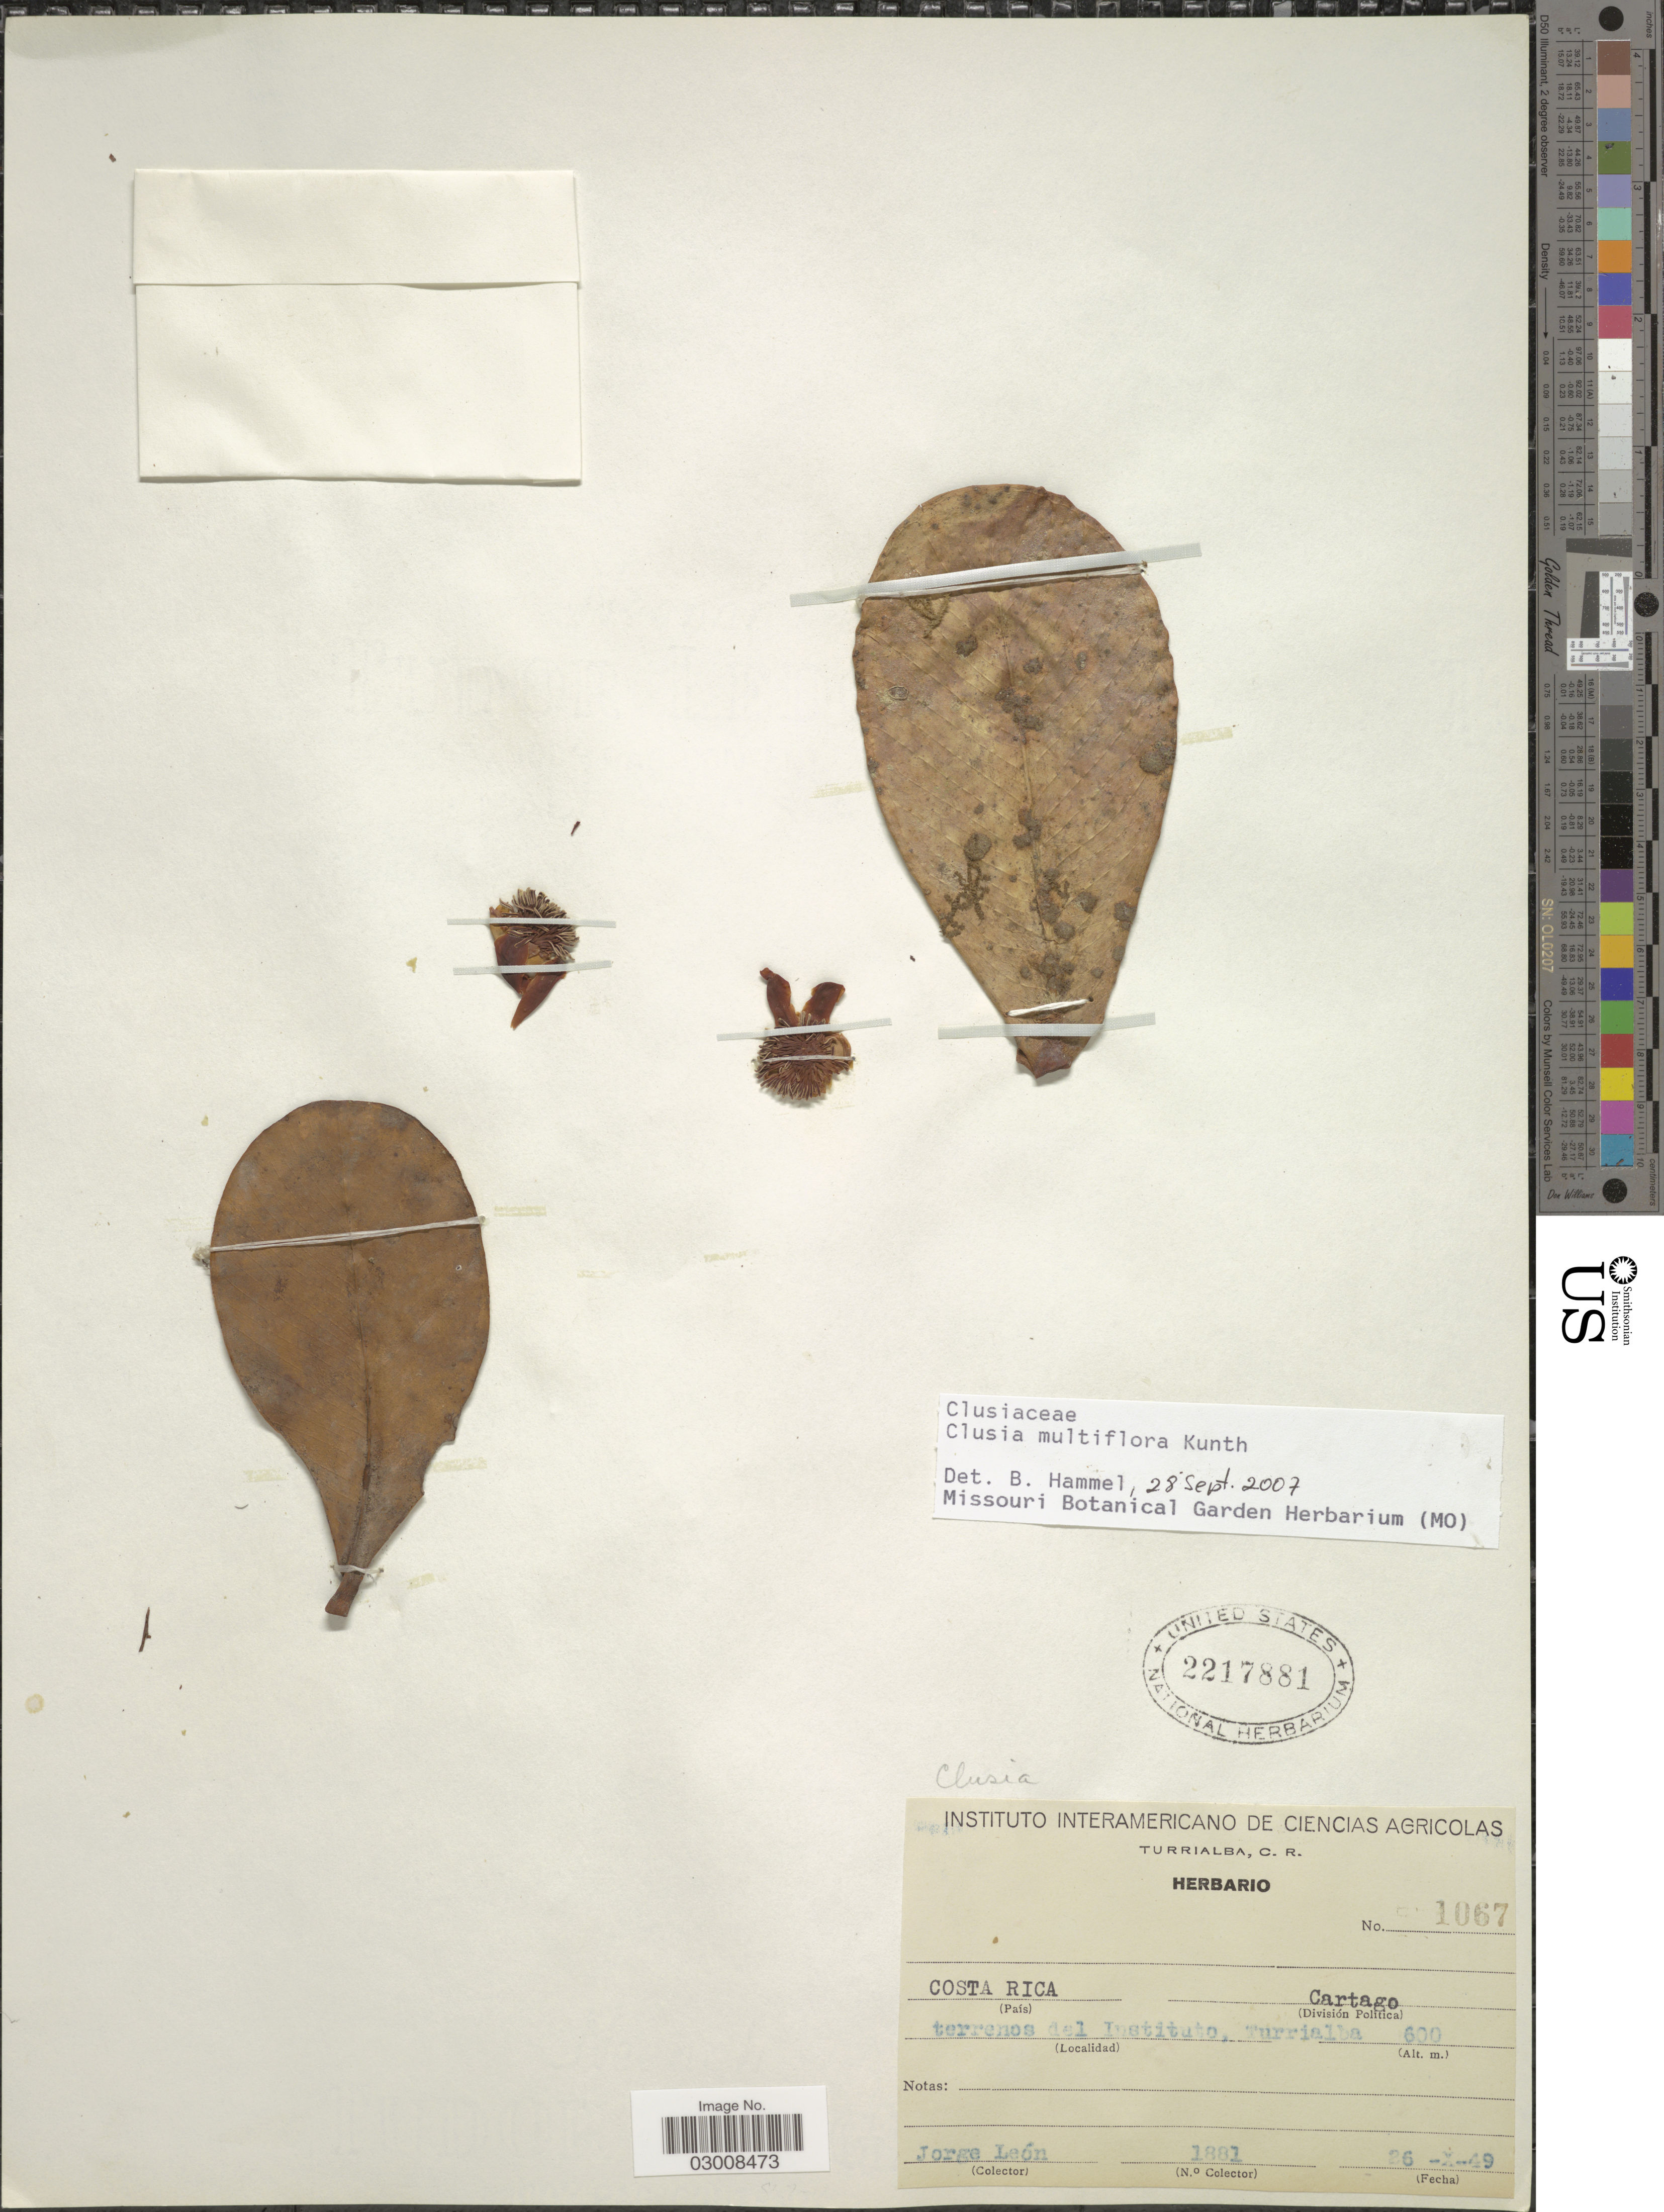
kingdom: Plantae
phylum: Tracheophyta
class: Magnoliopsida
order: Malpighiales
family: Clusiaceae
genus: Clusia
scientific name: Clusia multiflora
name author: Kunth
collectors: J. León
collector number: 1881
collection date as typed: Transcribed d/m/y: 26/10/49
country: Costa Rica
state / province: Cartago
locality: Terrenos del Instituto, Turrialba.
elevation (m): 600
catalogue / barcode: US 2217881